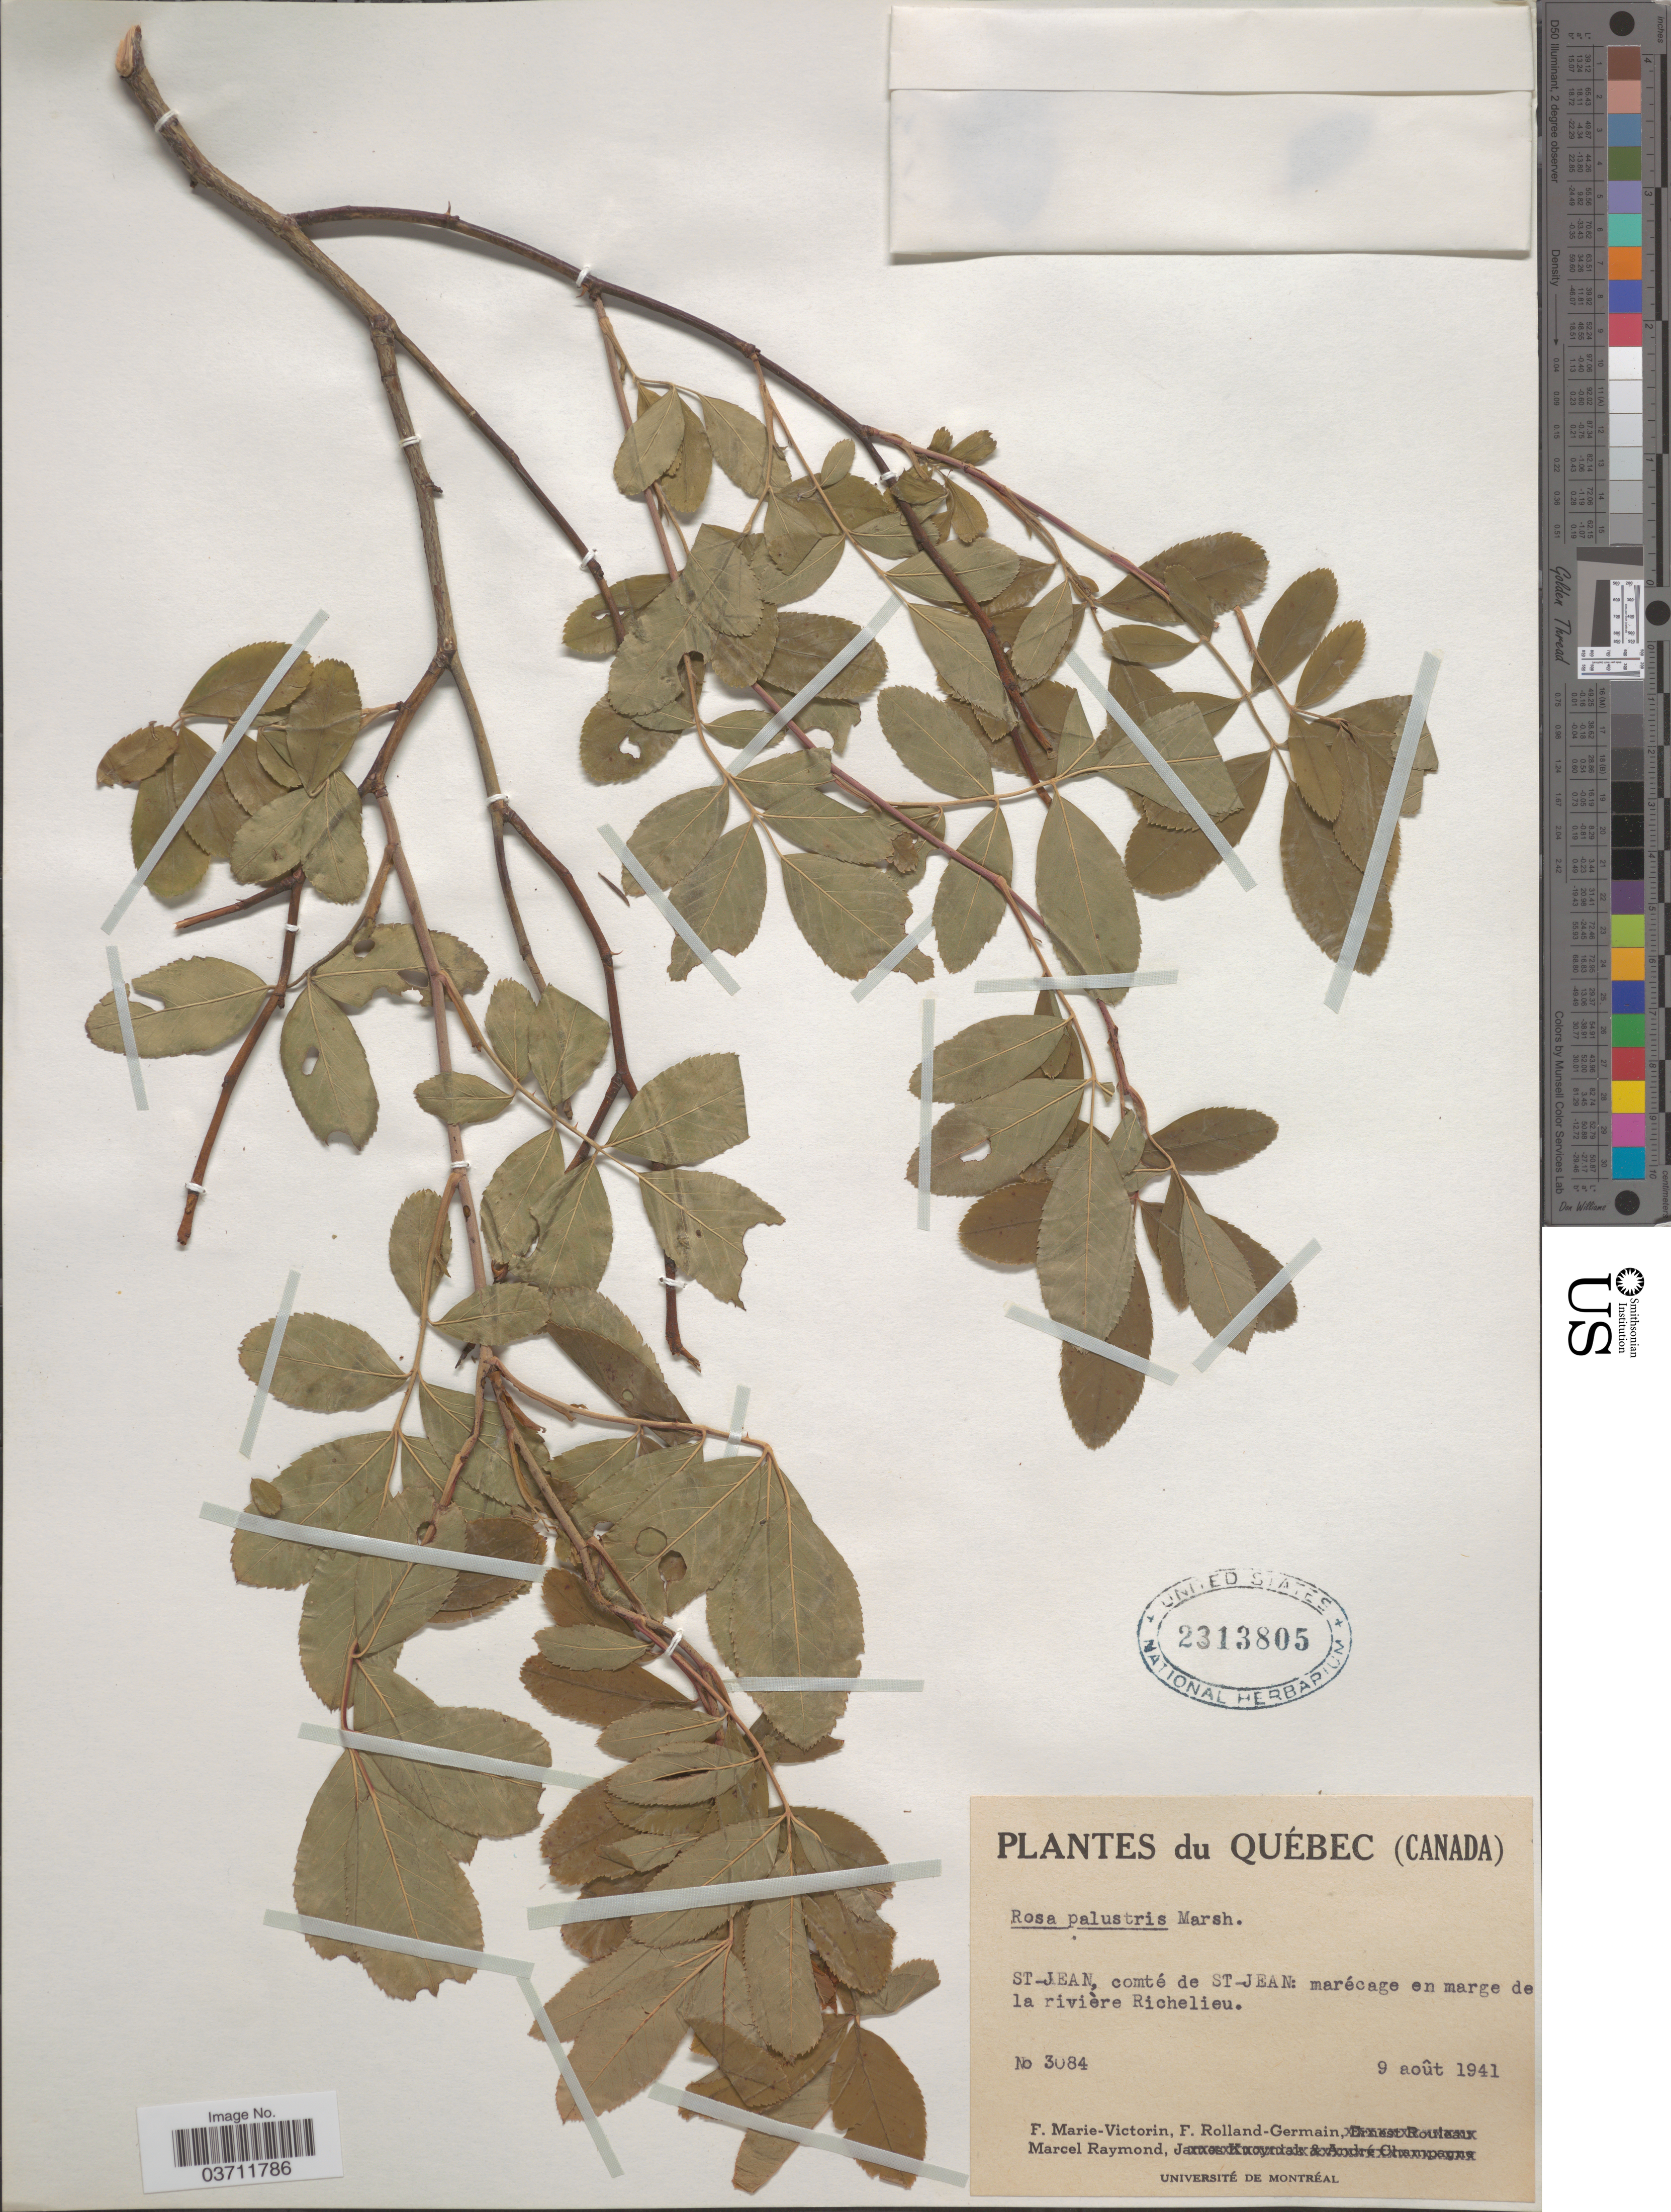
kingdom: Plantae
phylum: Tracheophyta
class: Magnoliopsida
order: Rosales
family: Rosaceae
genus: Rosa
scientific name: Rosa palustris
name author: Marshall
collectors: F. Marie-Victorin, Rolland-Germain & M. Raymond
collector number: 3084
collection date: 1941-08-09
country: Canada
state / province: Quebec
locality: St-Jean, comté de St-Jean: marécage en marge de la rivière Richelieu.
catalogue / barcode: US 2313805